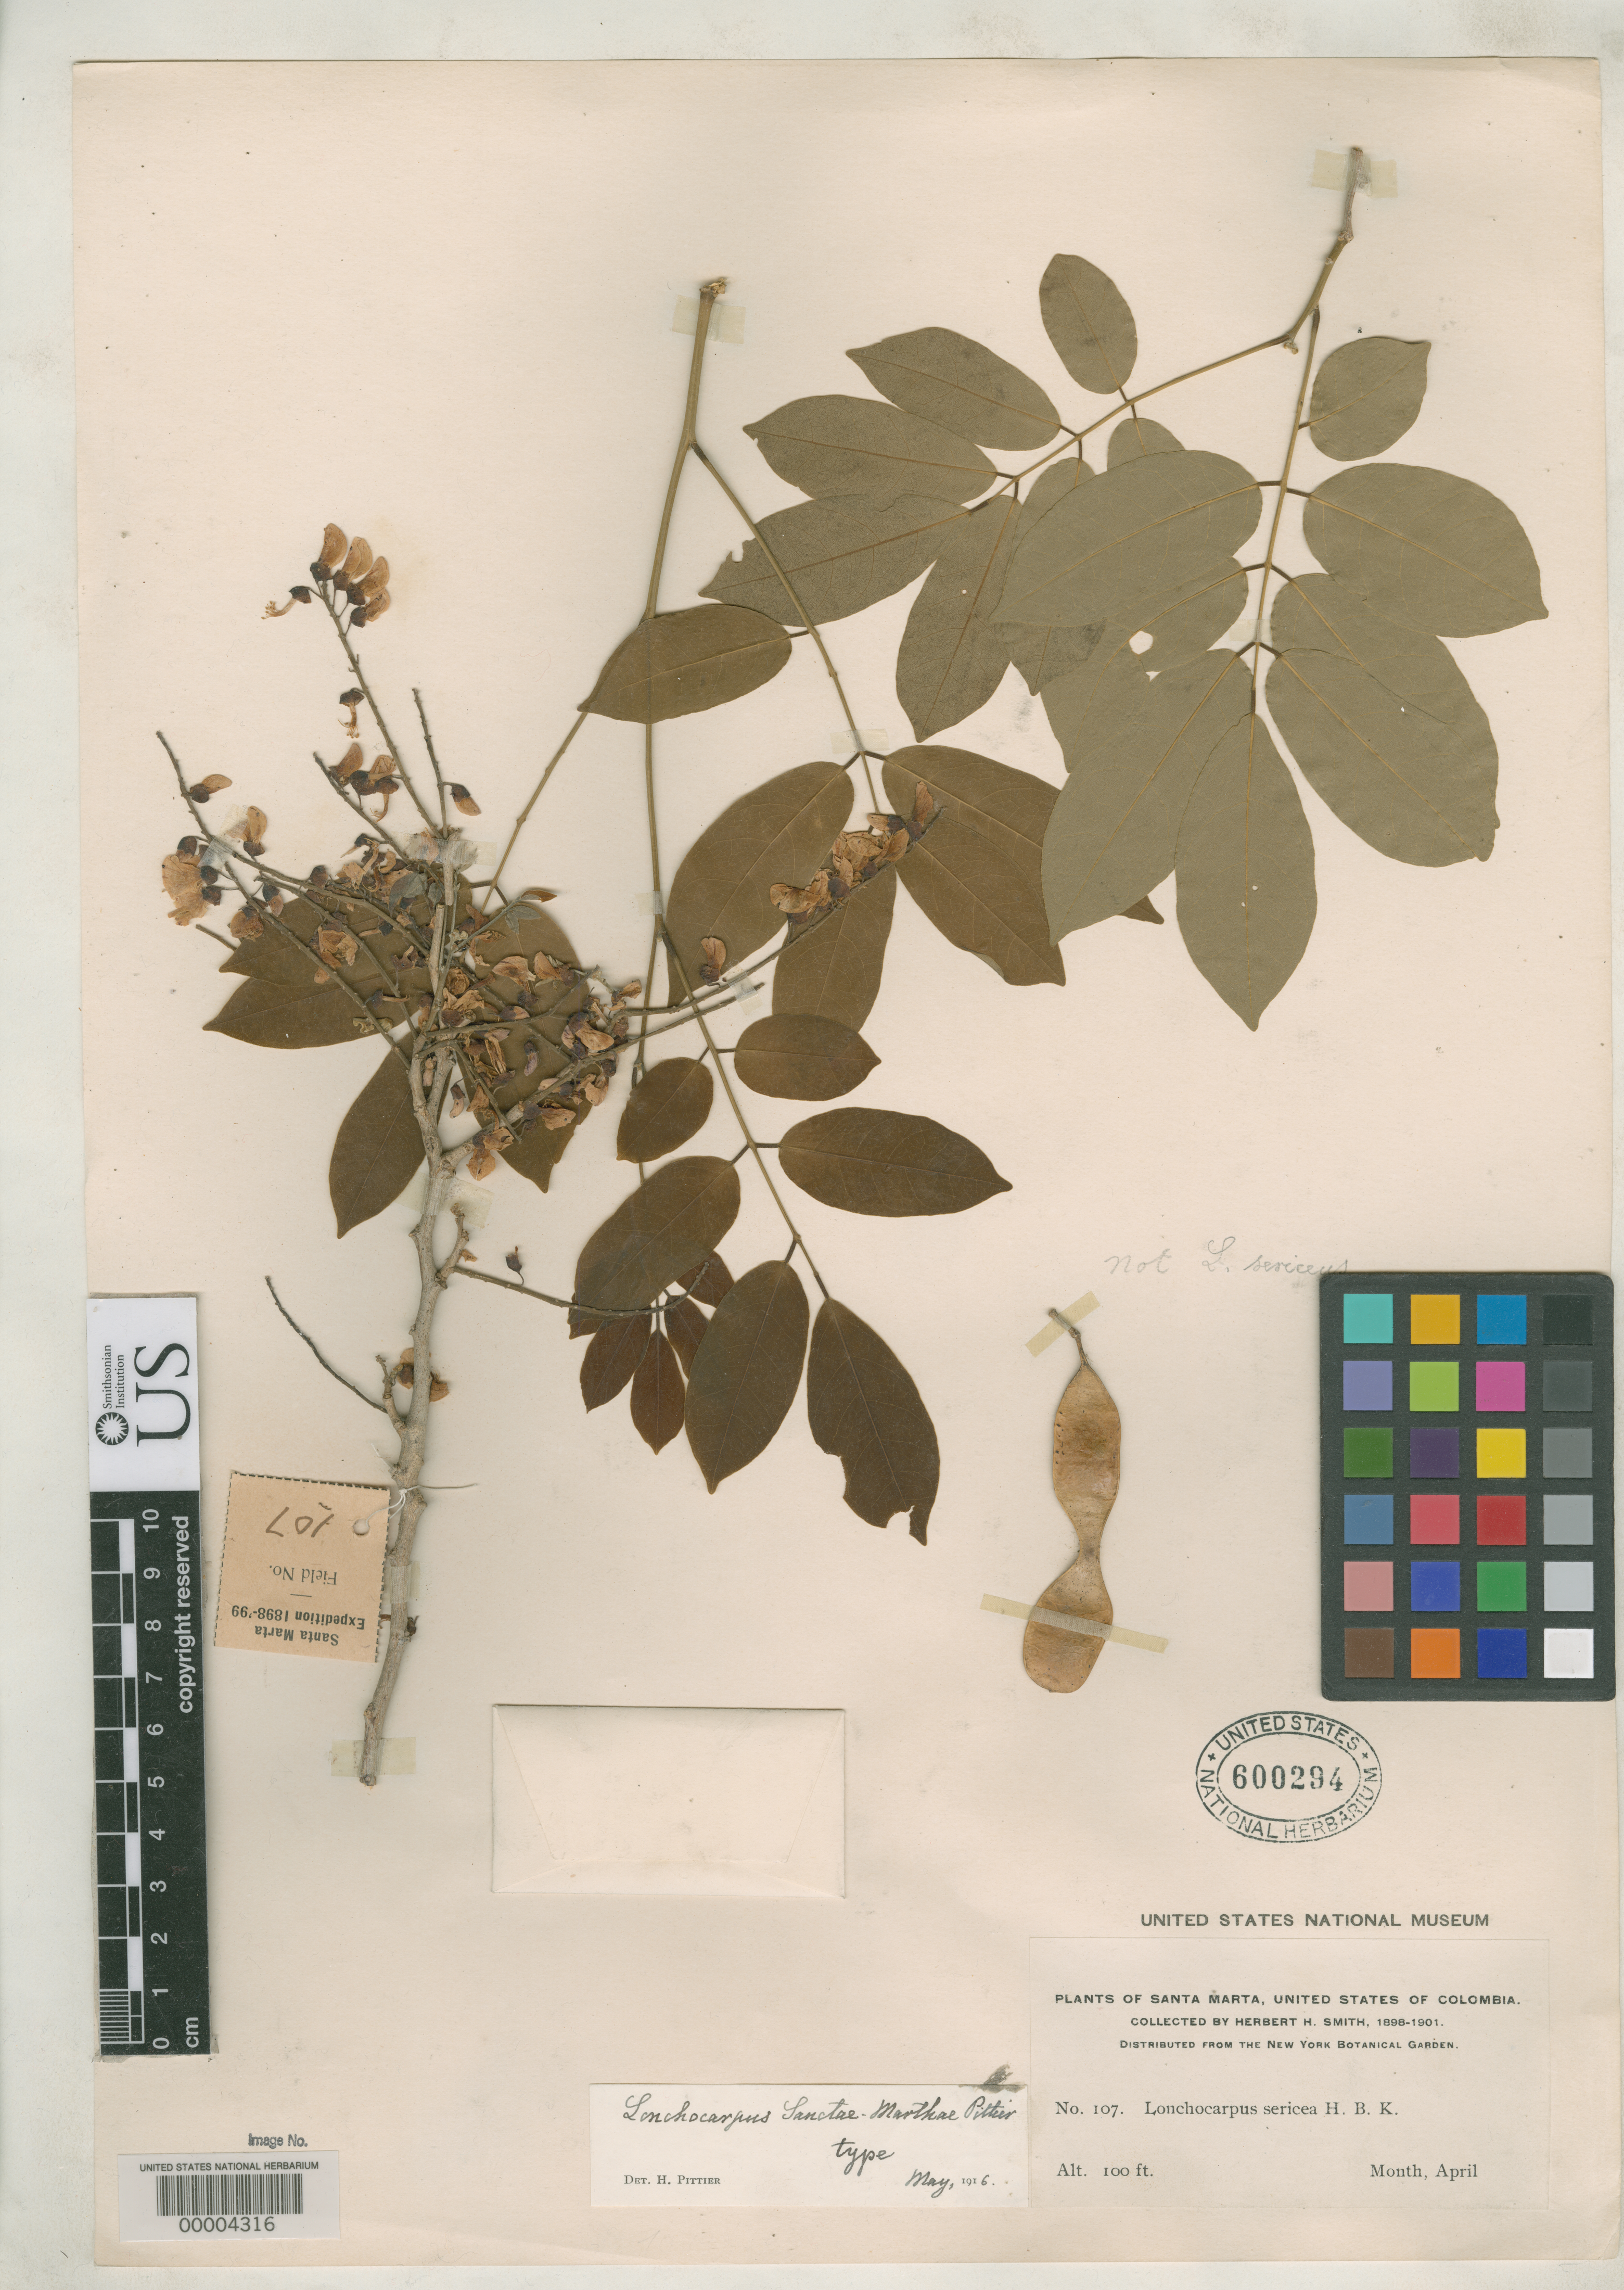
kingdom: Plantae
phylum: Tracheophyta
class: Magnoliopsida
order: Fabales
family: Fabaceae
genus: Lonchocarpus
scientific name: Lonchocarpus sanctae-marthae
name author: Pittier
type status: Holotype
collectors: Herbert H. Smith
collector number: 107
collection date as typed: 10 Apr 1899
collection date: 1899-04-10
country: Colombia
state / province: Magdalena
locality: Near Mamatoca, foot of Cordillera de Santa Marta.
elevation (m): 30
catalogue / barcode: US 600294